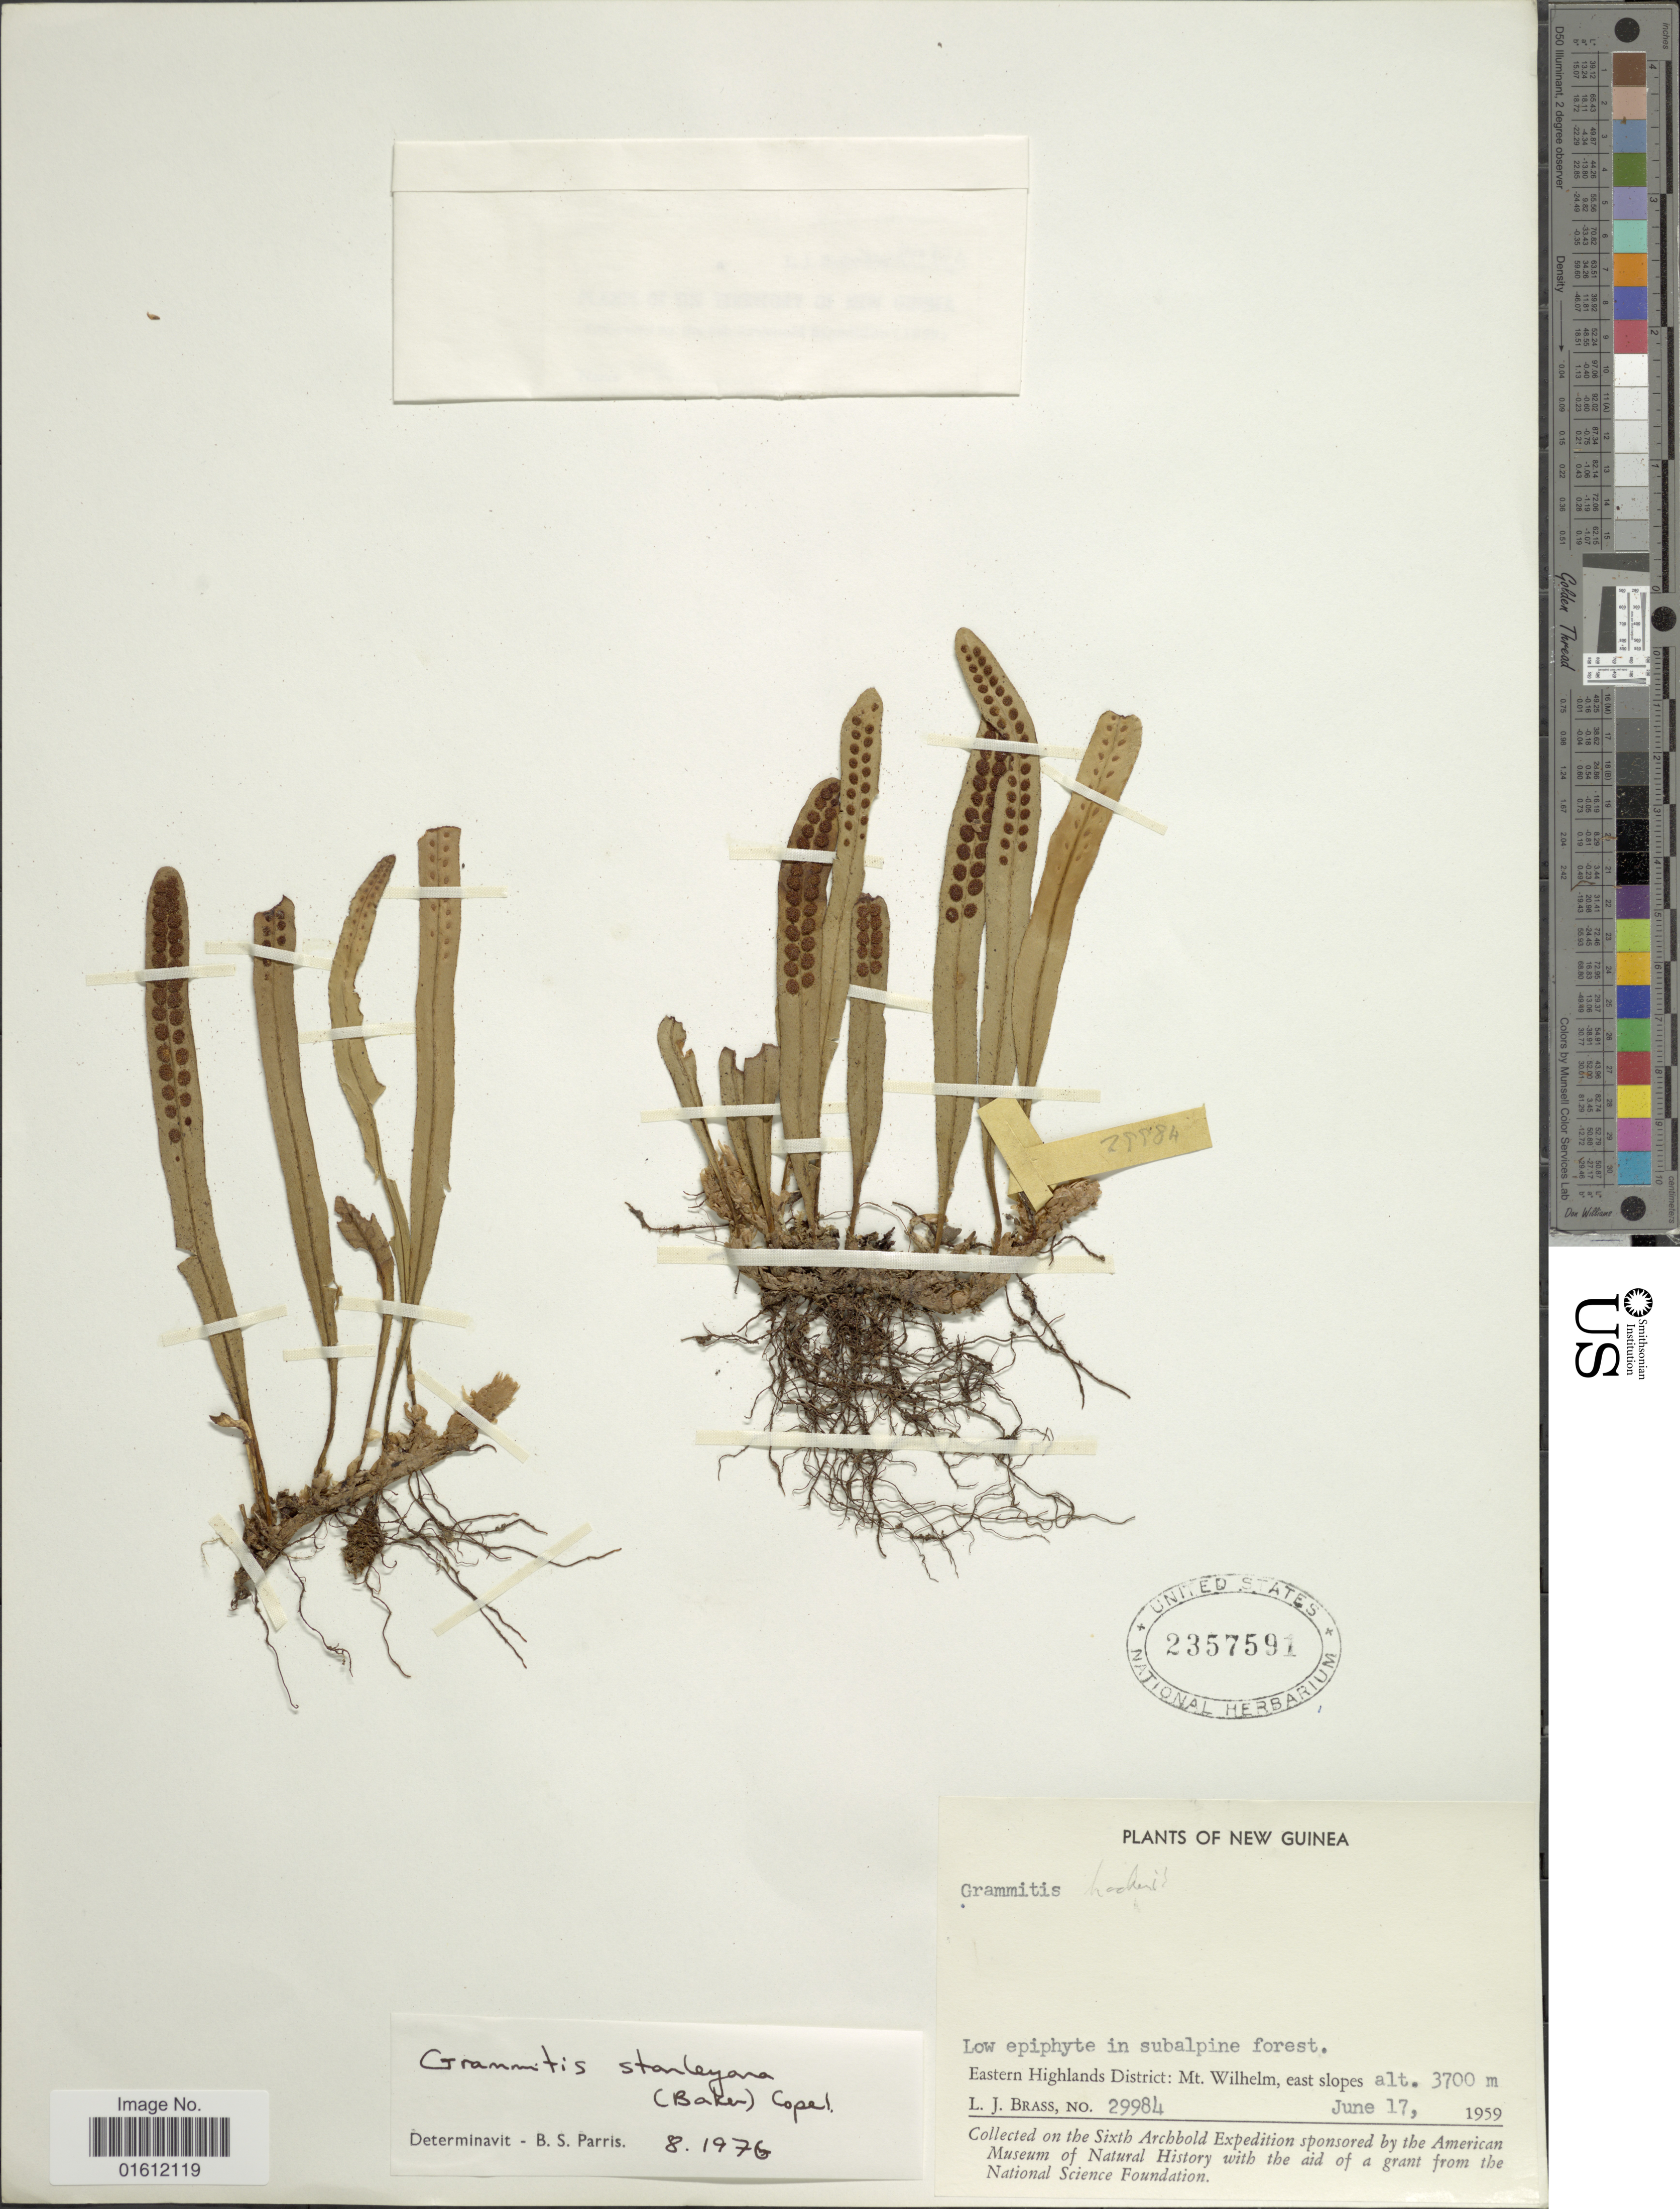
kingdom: Plantae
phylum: Tracheophyta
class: Polypodiopsida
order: Polypodiales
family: Polypodiaceae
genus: Oreogrammitis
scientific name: Oreogrammitis padangensis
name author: (Baker) Parris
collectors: L. J. Brass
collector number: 29984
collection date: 1959-06-17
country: Papua New Guinea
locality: New Guinea, Eastern Highlands District: Mt. Wilhelm, east slopes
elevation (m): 3700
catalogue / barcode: US 2357591